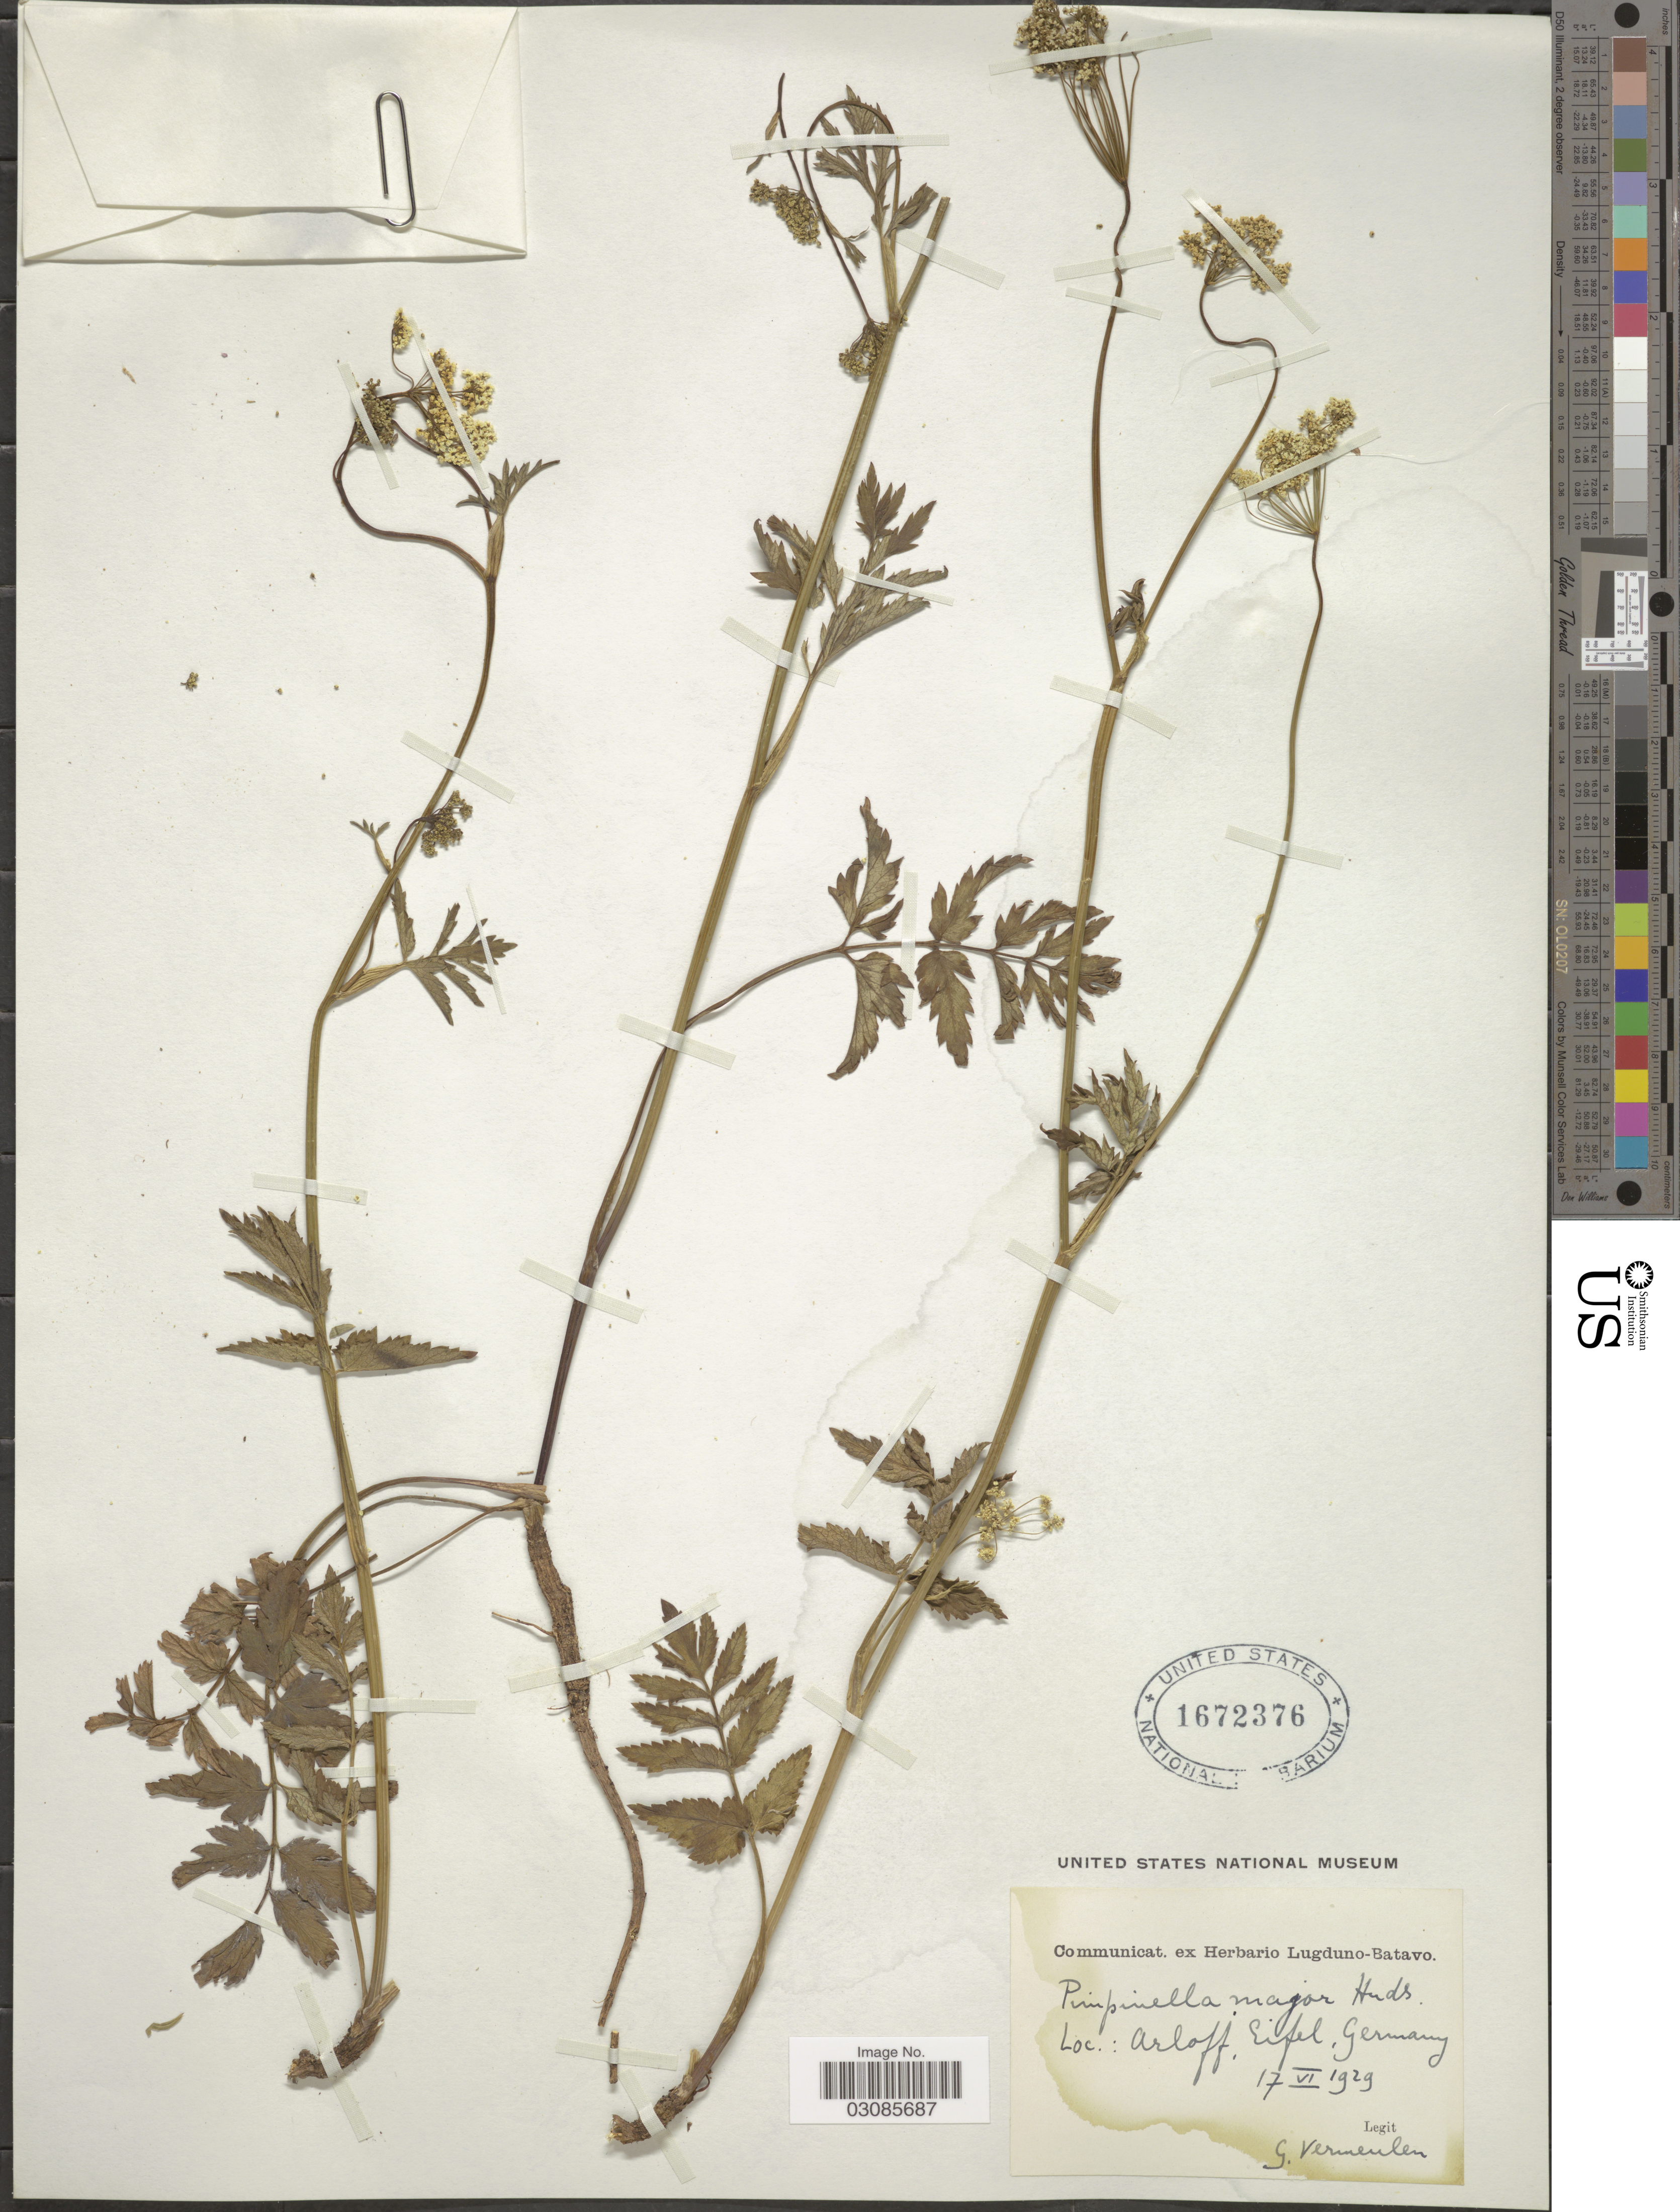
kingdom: Plantae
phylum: Tracheophyta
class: Magnoliopsida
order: Apiales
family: Apiaceae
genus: Pimpinella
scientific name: Pimpinella major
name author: (L.) Huds.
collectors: G. Vermeulen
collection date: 1929-06-17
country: Germany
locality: Arloff, Eifel.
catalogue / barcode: US 1672376